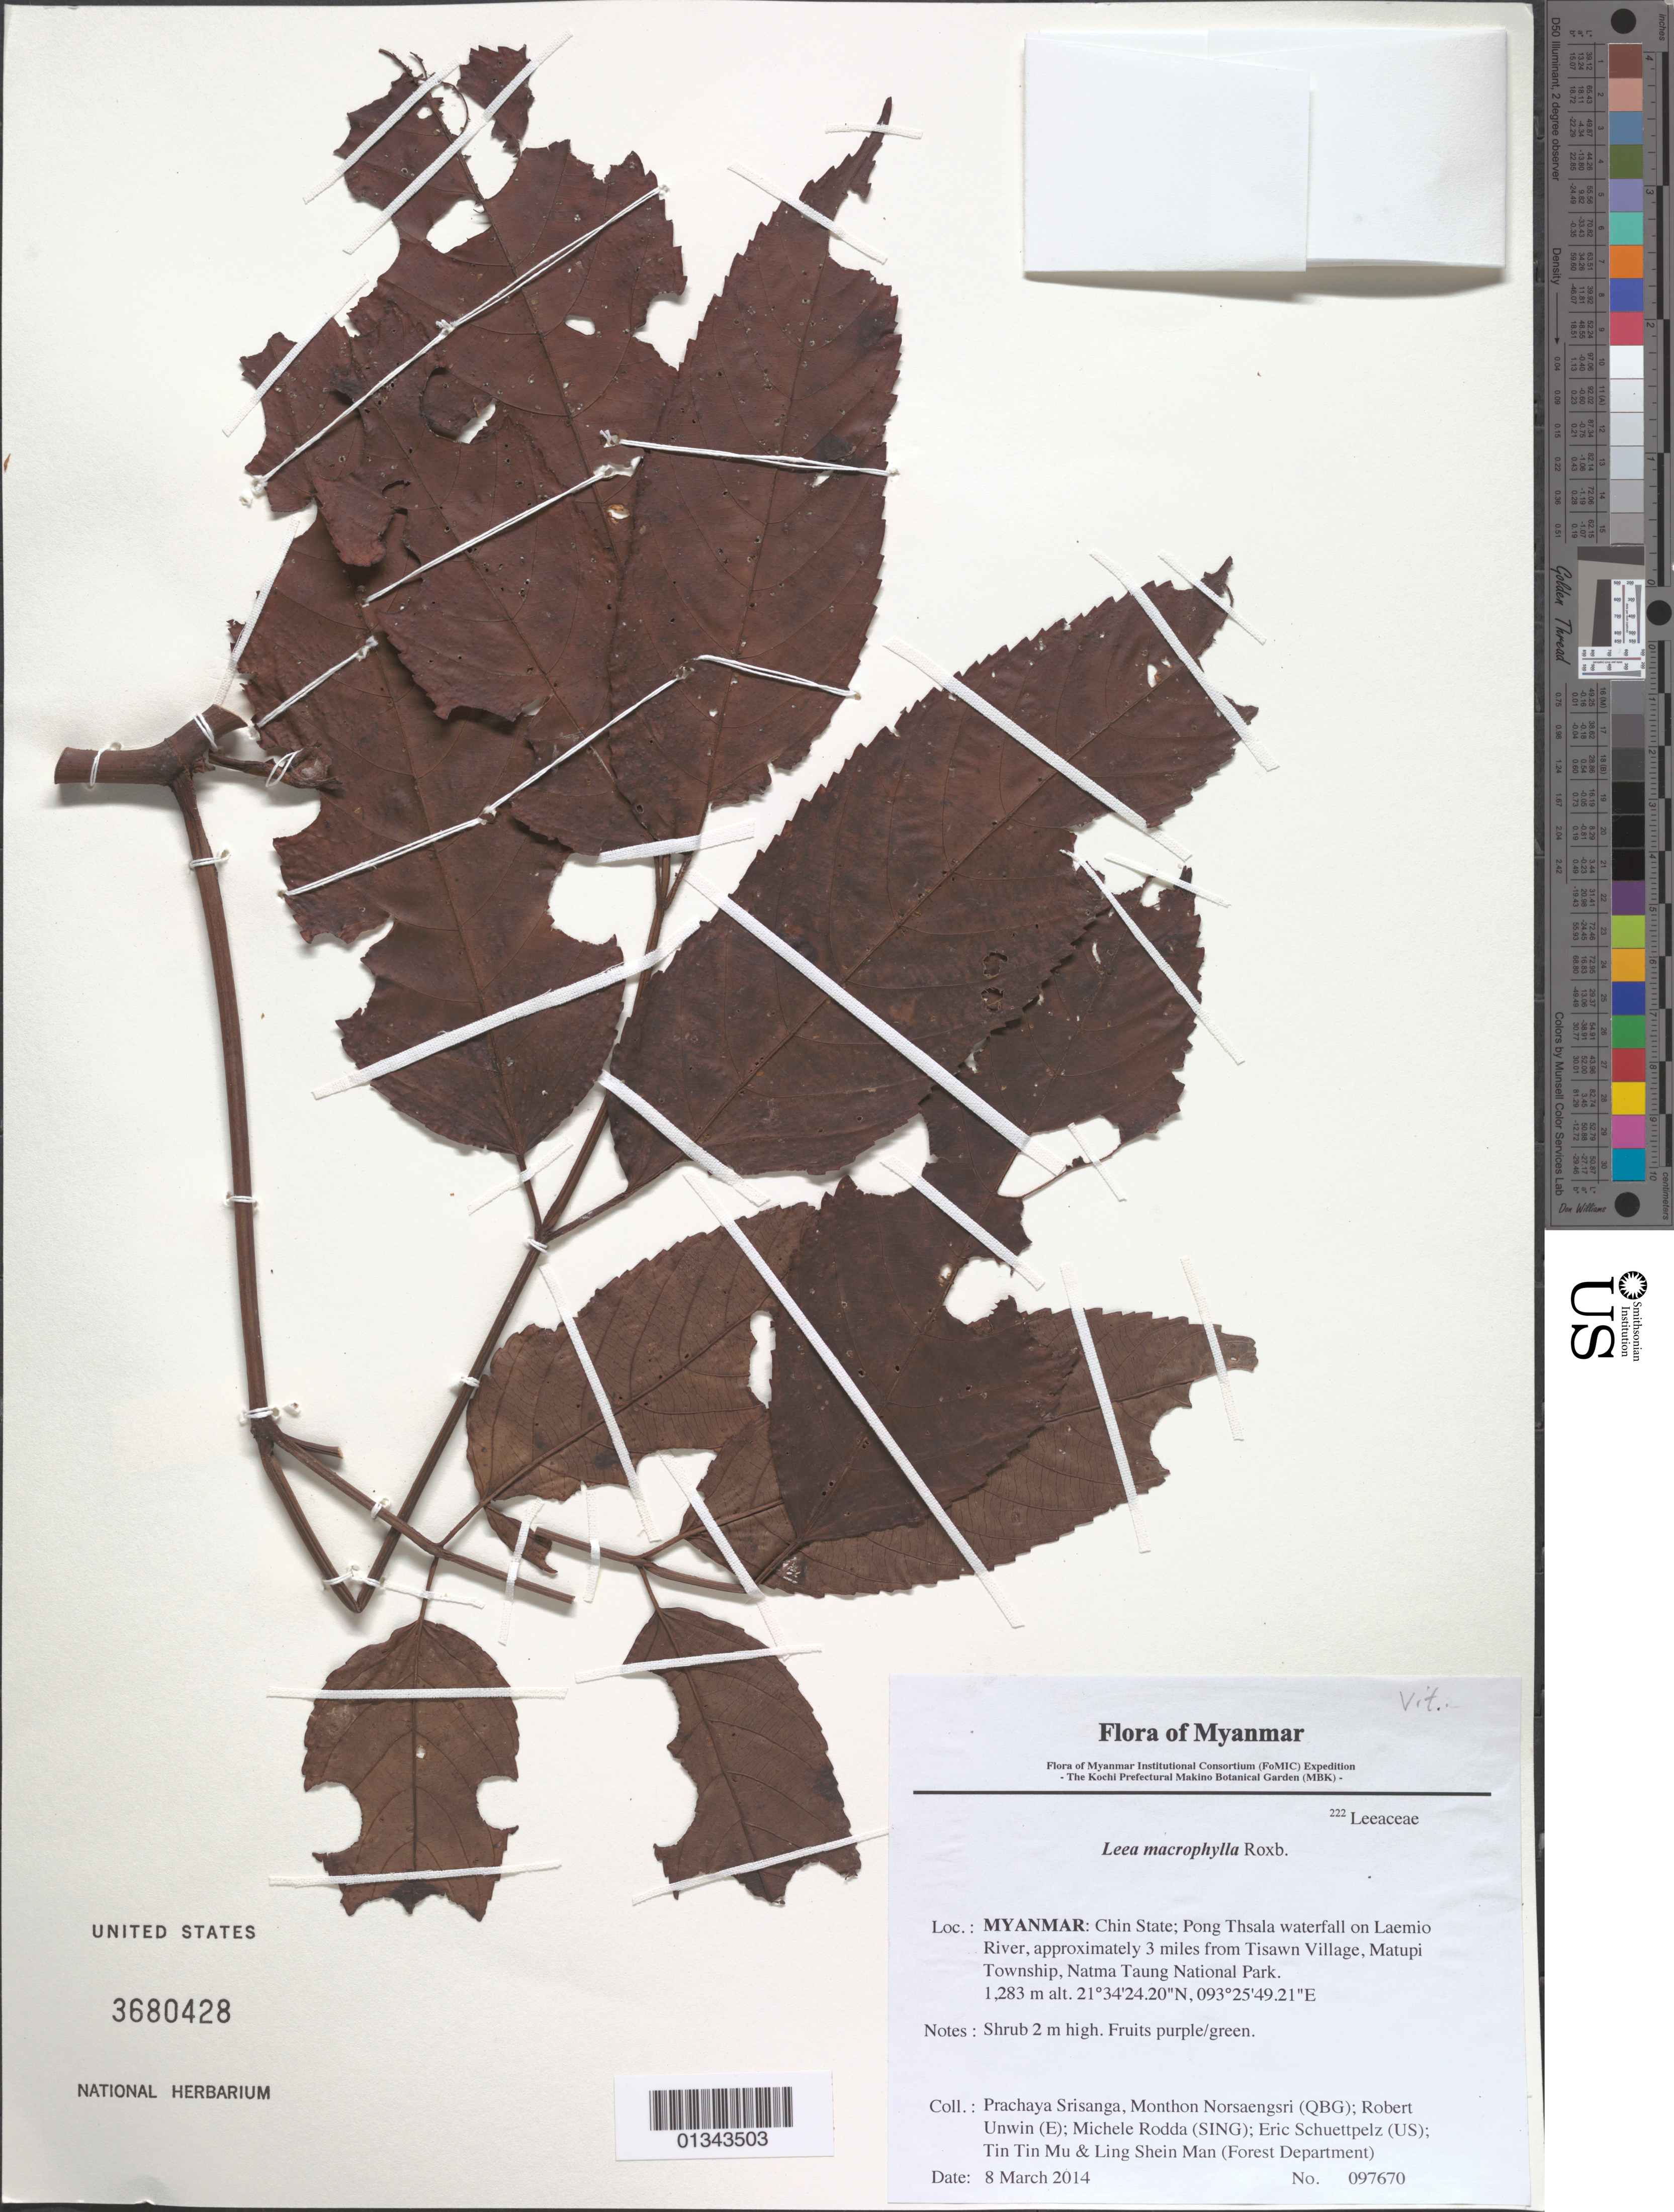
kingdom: Plantae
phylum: Tracheophyta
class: Magnoliopsida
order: Vitales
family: Vitaceae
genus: Leea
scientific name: Leea macrophylla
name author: Roxb. ex Hornem.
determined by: Fujikawa, Kazumi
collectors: P. Srisanga, M. Norsaengsri, R. Unwin, M. Rodda, E. Schuettpelz, Tin Tin Mu & Ling Shein Man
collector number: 97670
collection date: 2014-03-08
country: Myanmar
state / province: Chin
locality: Pong Thsala waterfall on Laemio River, approximately 3 miles from Tisawn Village, Matupi Township, Natma Taung National Park.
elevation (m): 1283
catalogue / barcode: US 3680428